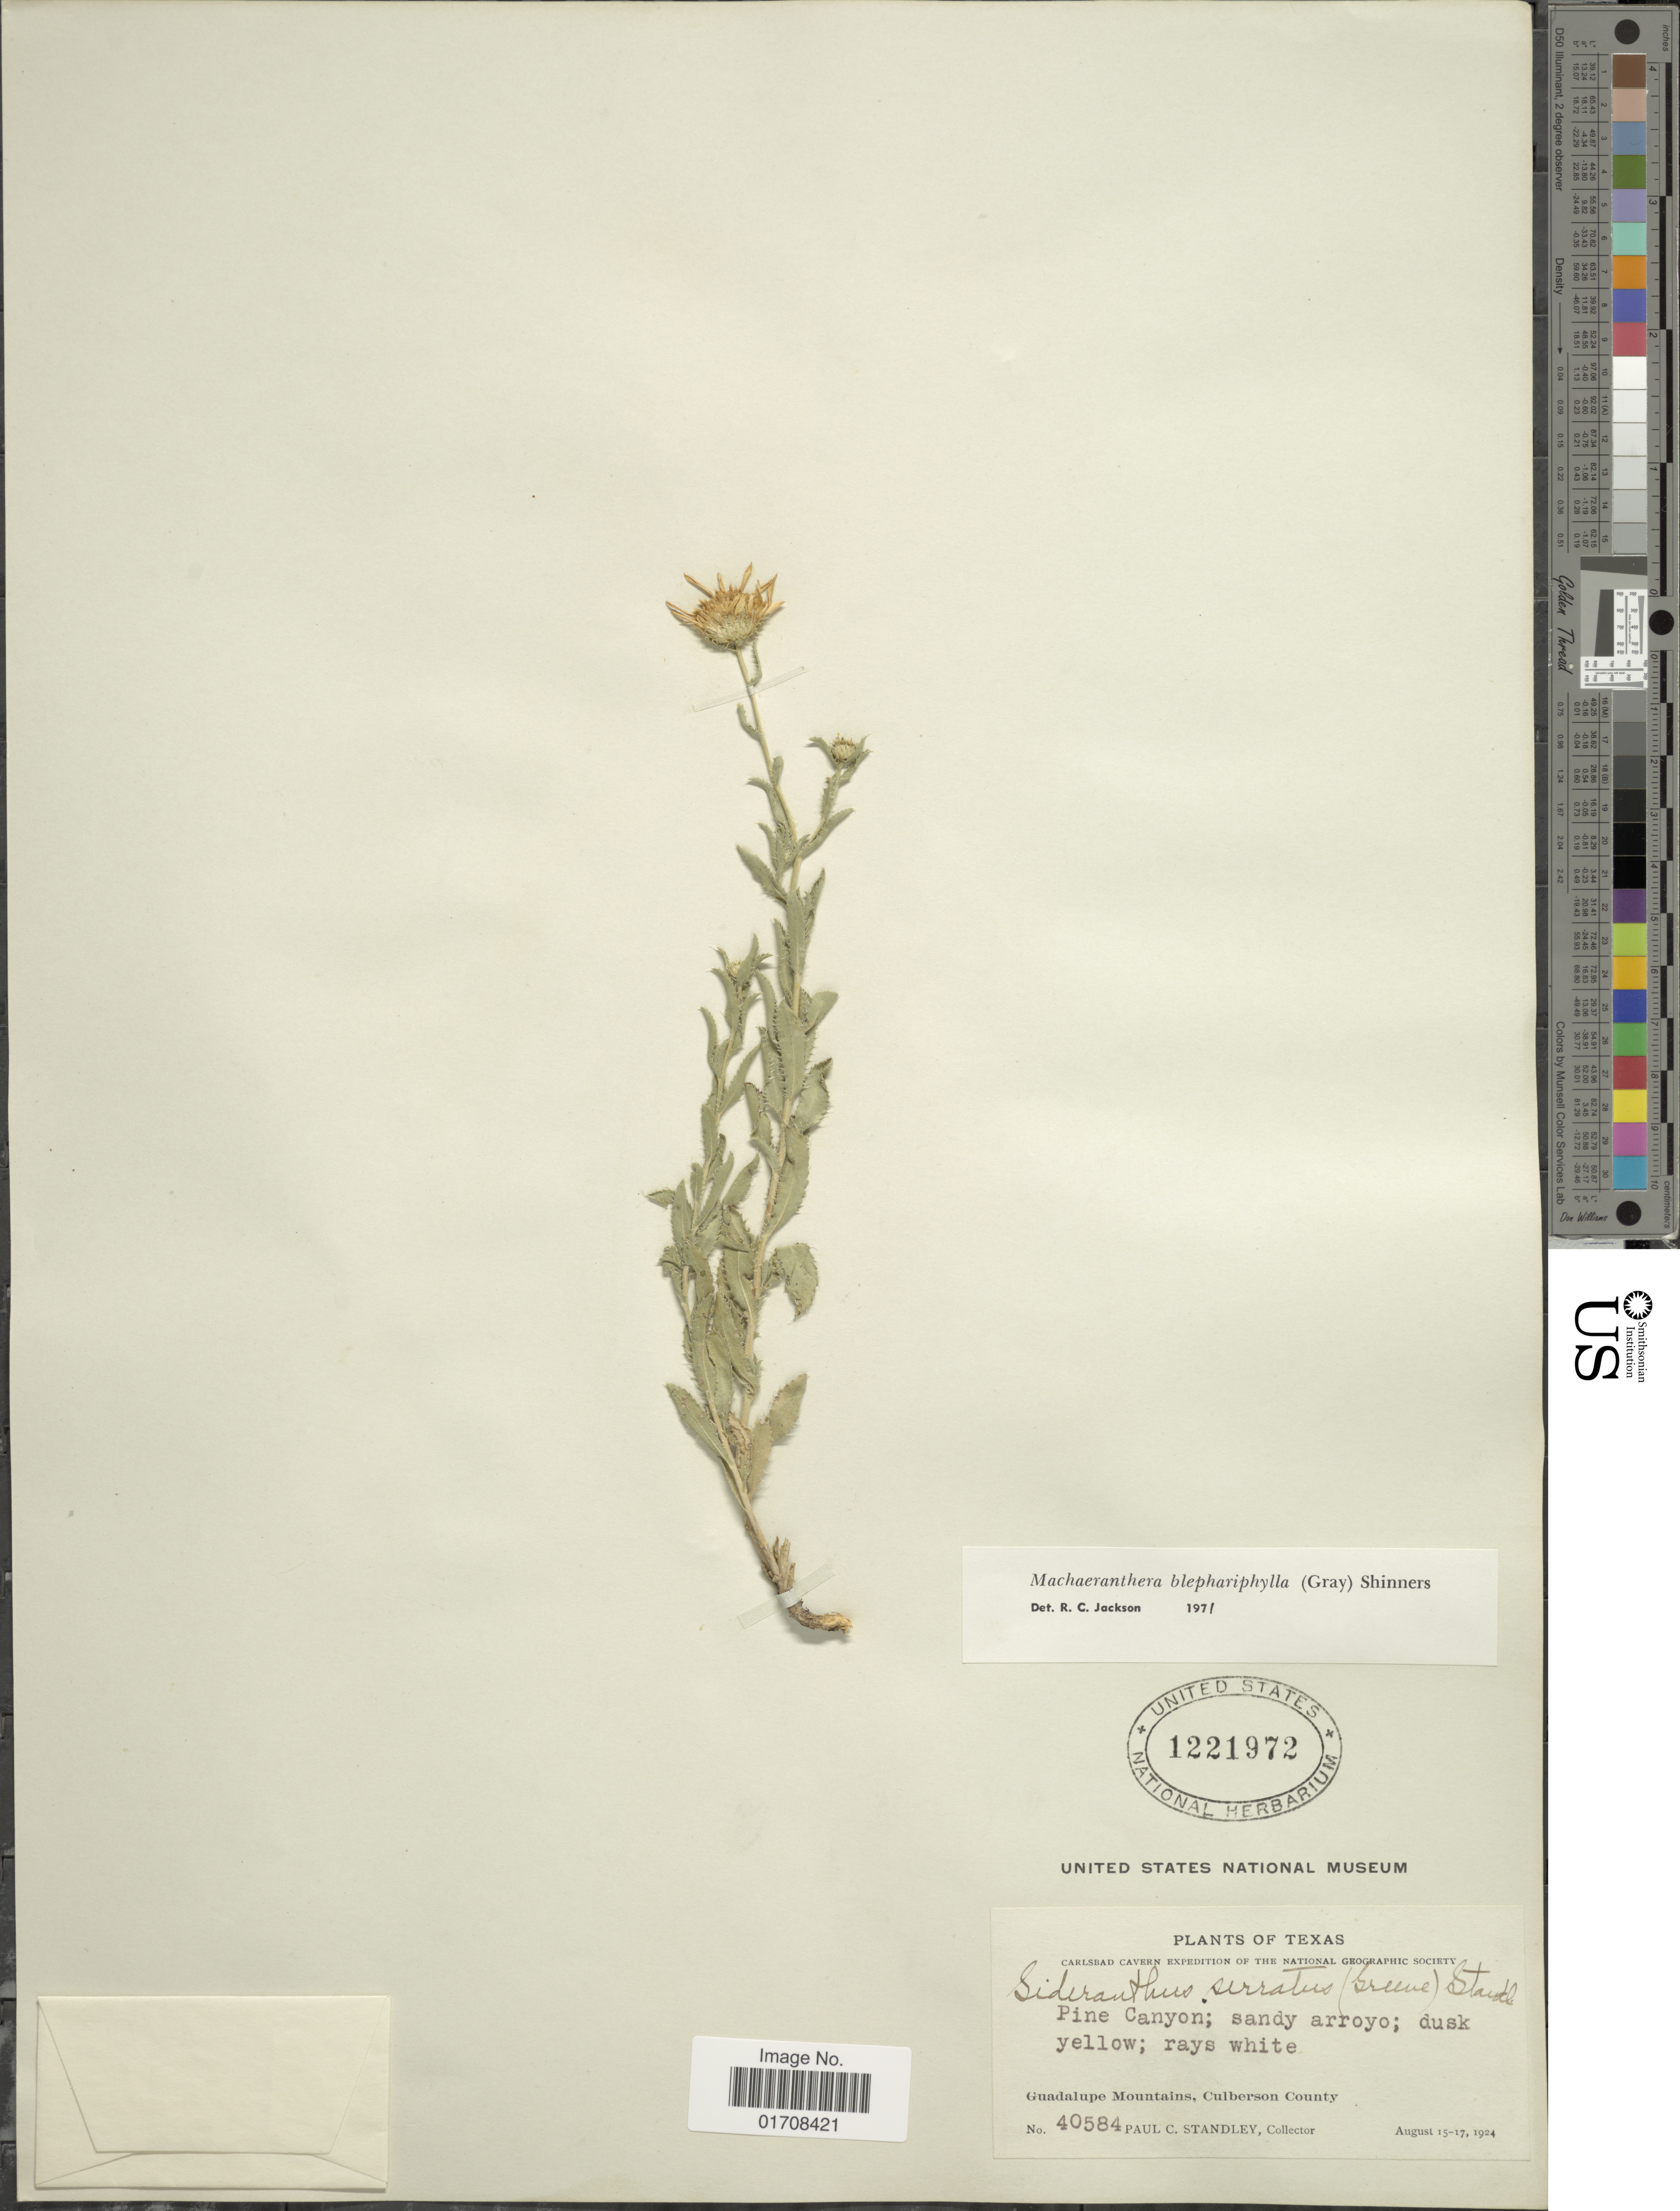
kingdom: Plantae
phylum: Tracheophyta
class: Magnoliopsida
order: Asterales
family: Asteraceae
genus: Machaeranthera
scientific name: Machaeranthera blephariphylla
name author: (A. Gray) Shinners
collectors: P. C. Standley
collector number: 40584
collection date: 1924-08-15/1924-08-17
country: United States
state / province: Texas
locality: Pine Canyon, Guadalupe Mountains, Culberson County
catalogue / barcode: US 1221972